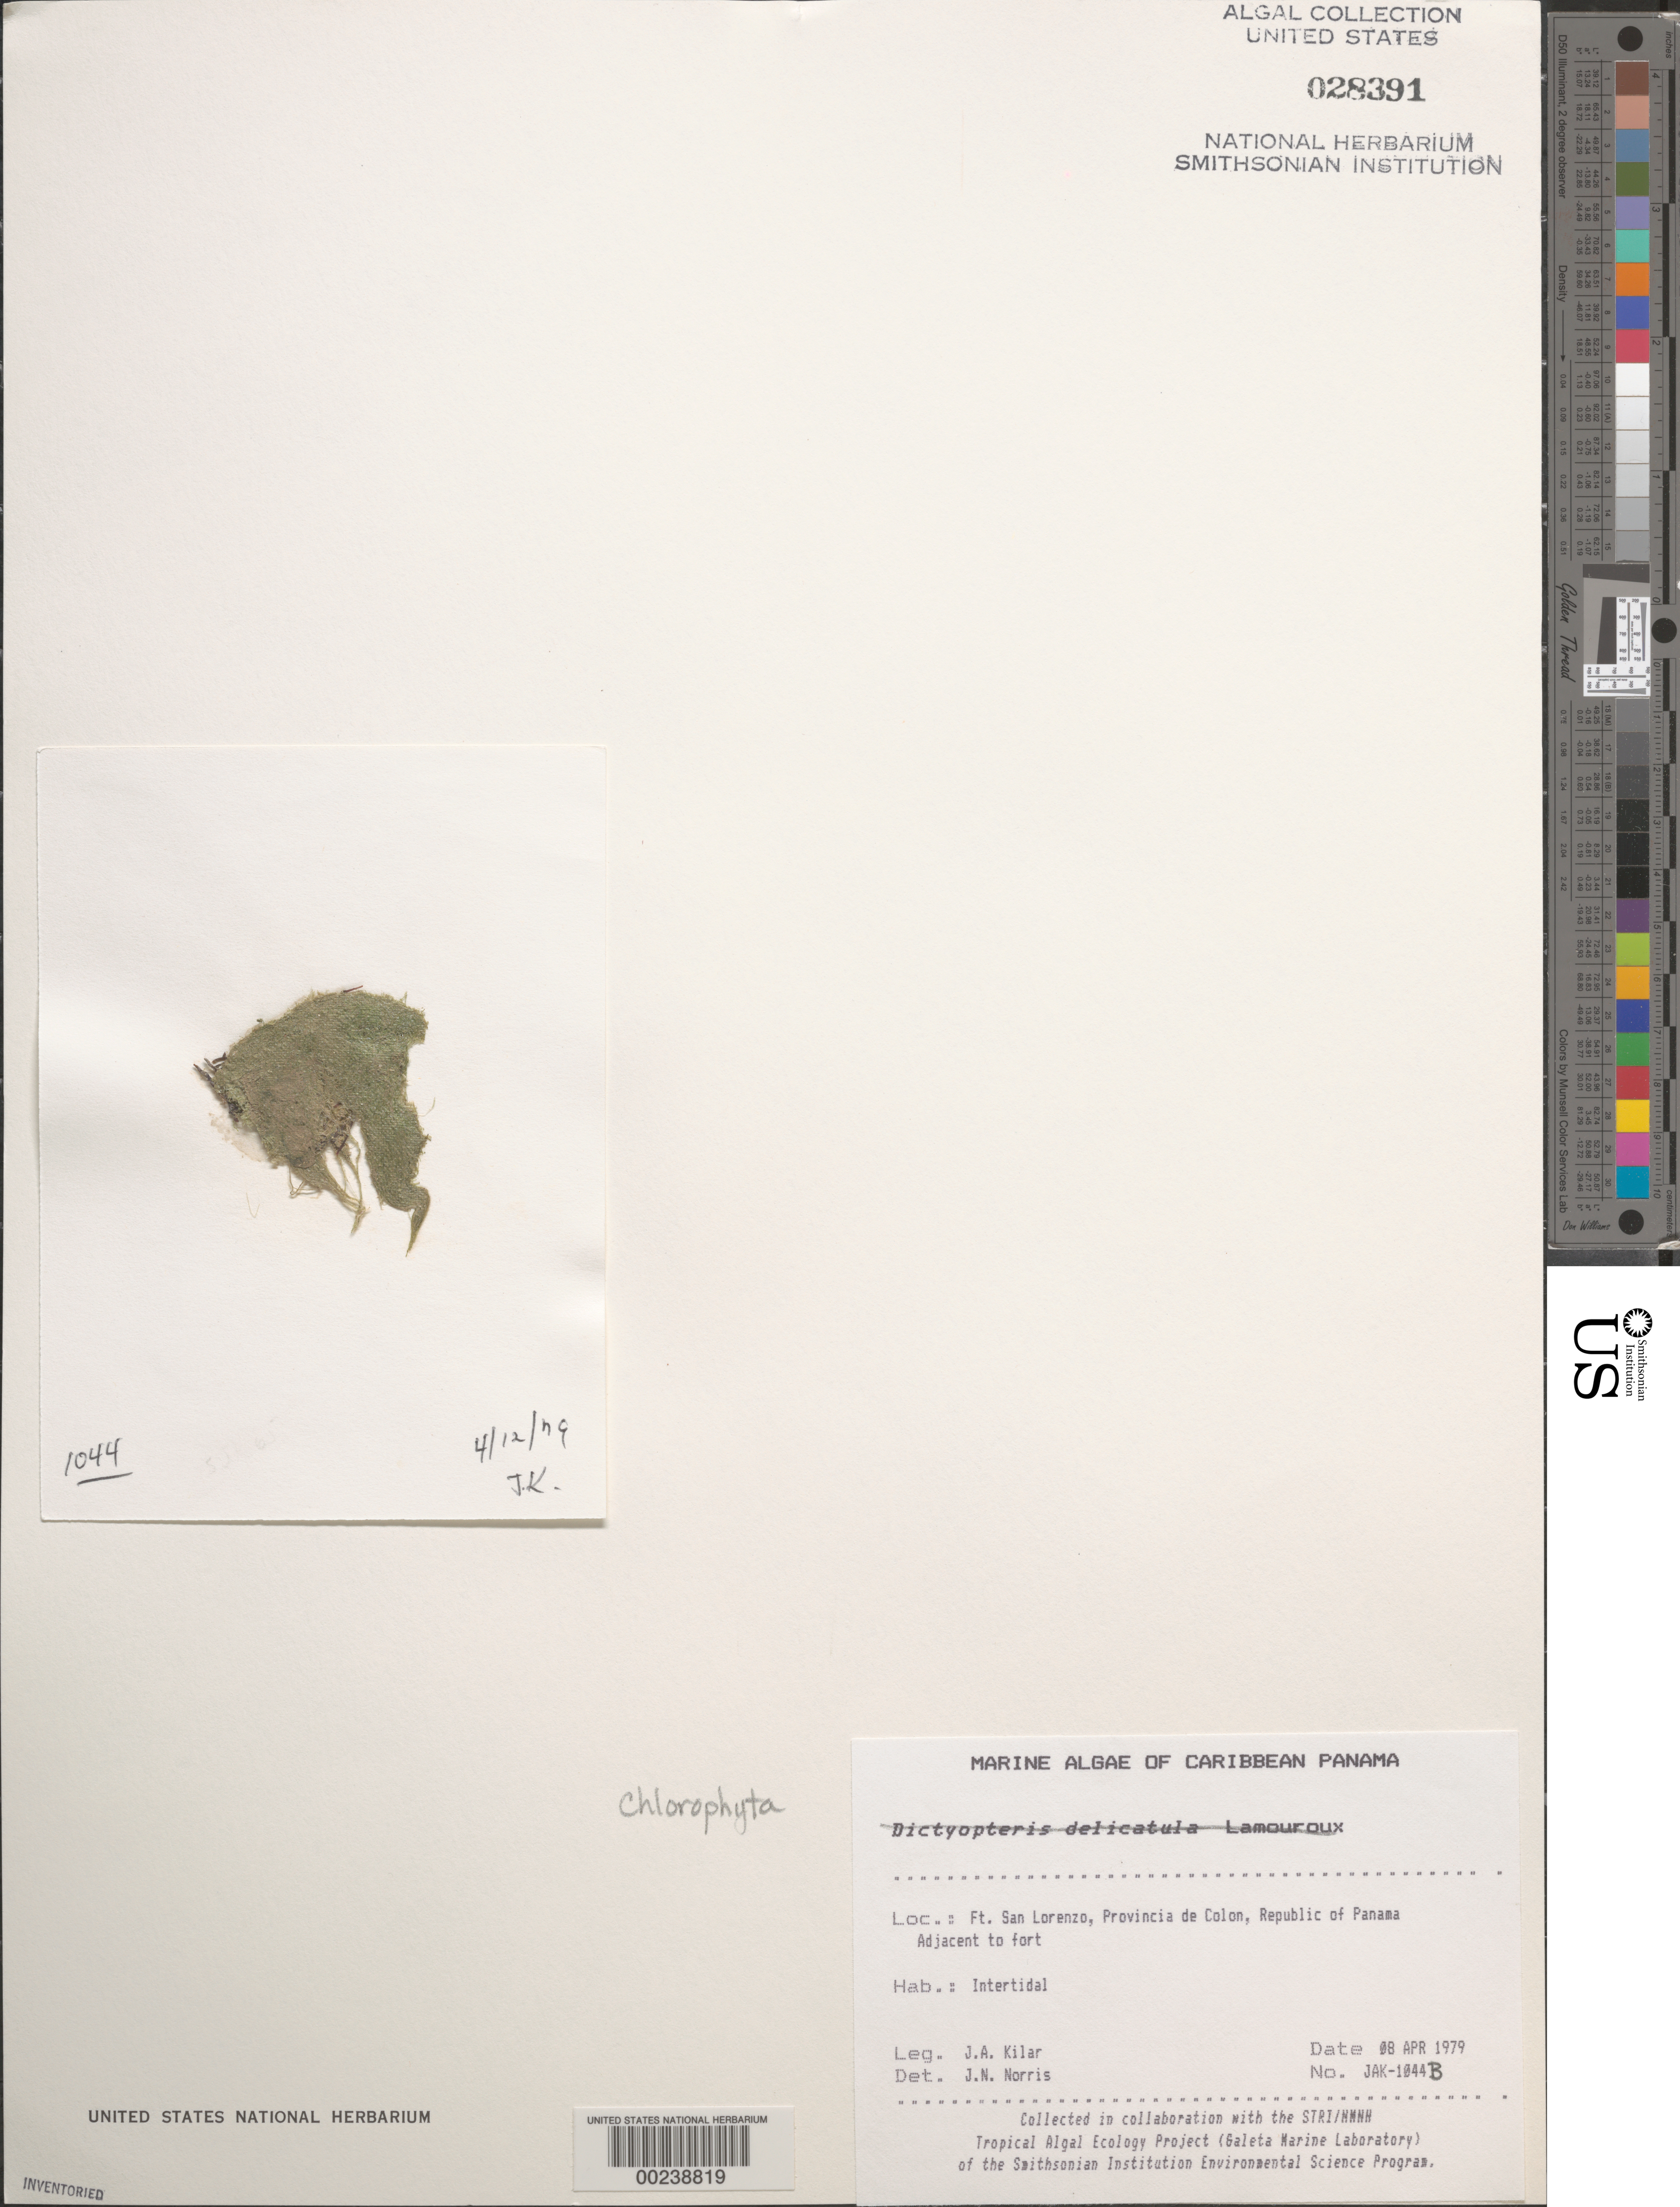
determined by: Norris, James N.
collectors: J. A. Kilar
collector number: JAK-1044b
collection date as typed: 08 Apr 1979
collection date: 1979-04-08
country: Panama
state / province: Colón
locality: Fort San Lorenzo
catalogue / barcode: US 28391